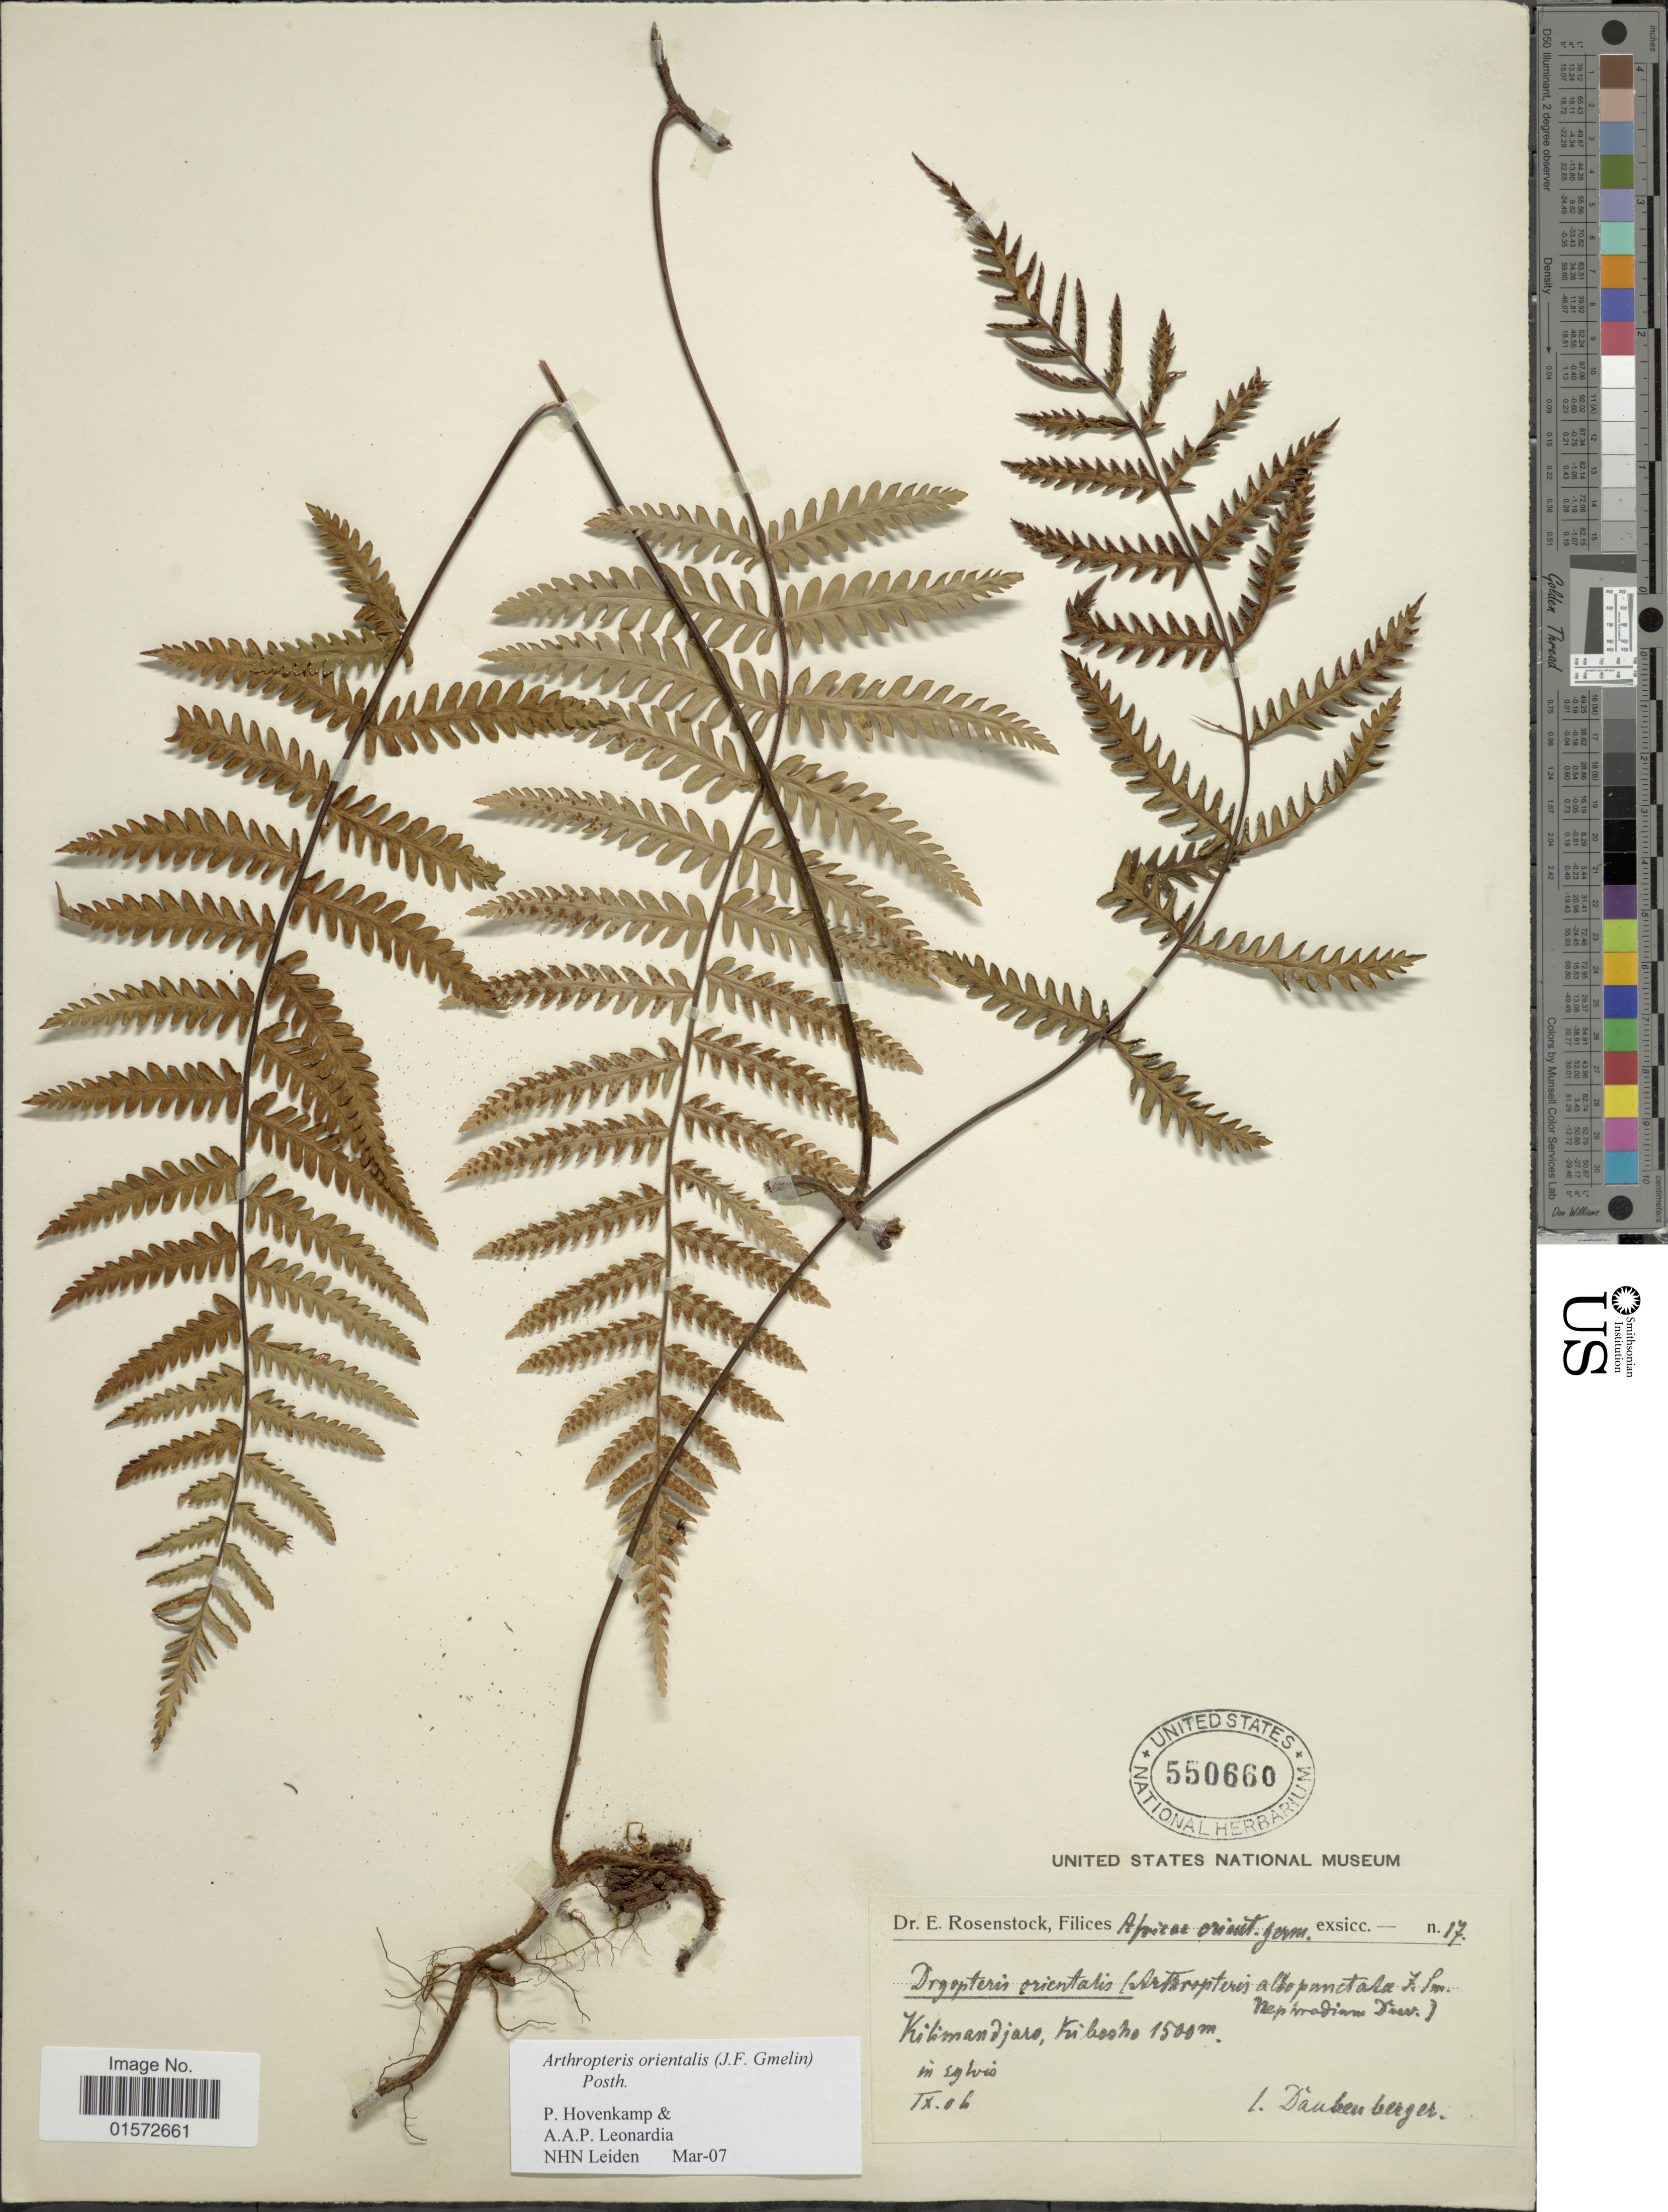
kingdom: Plantae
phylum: Tracheophyta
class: Polypodiopsida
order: Polypodiales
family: Tectariaceae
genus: Arthropteris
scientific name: Arthropteris orientalis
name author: (J.F. Gmel.) Posth.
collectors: P. Daubenberger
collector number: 17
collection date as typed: Transcribed d/m/y: /9/6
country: Tanzania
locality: Kilimandjaro, Kibosho.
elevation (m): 1500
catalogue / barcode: US 550660